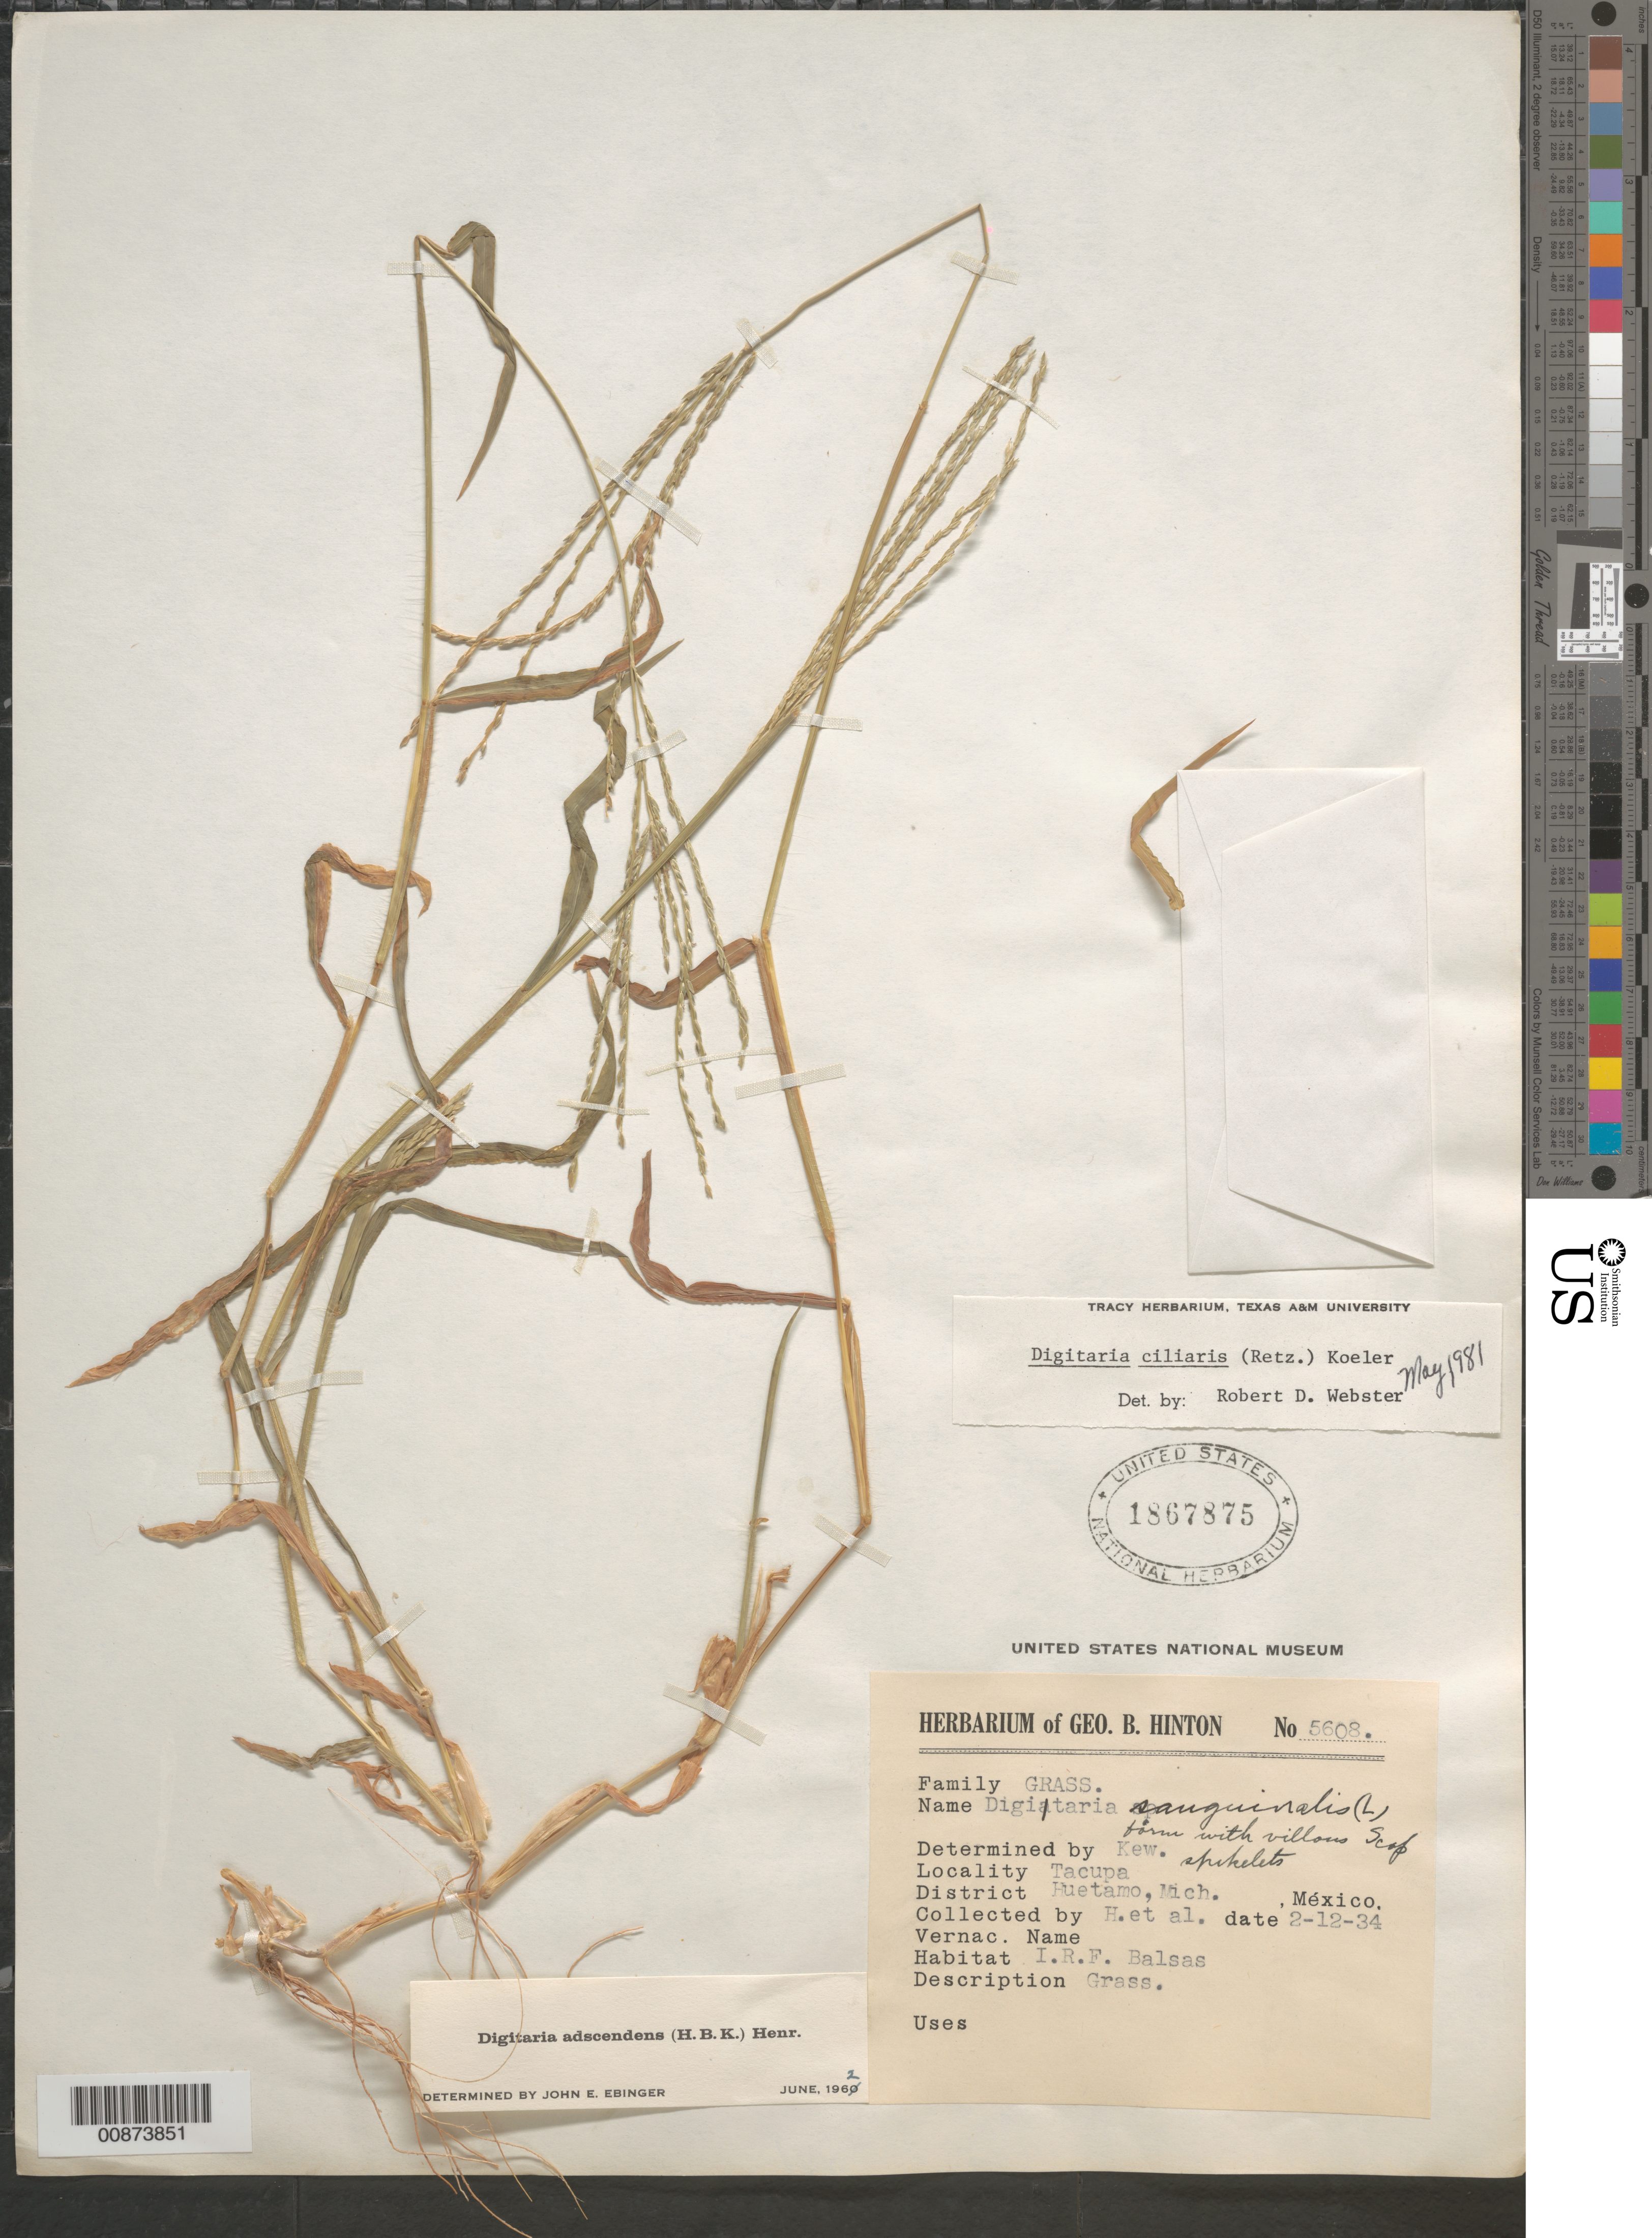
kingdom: Plantae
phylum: Tracheophyta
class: Liliopsida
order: Poales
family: Poaceae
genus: Digitaria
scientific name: Digitaria ciliaris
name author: (Retz.) Koeler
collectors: G. B. Hinton et al.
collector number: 5608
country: Mexico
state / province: Michoacán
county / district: Huetamo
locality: Tacupa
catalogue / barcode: US 1867875